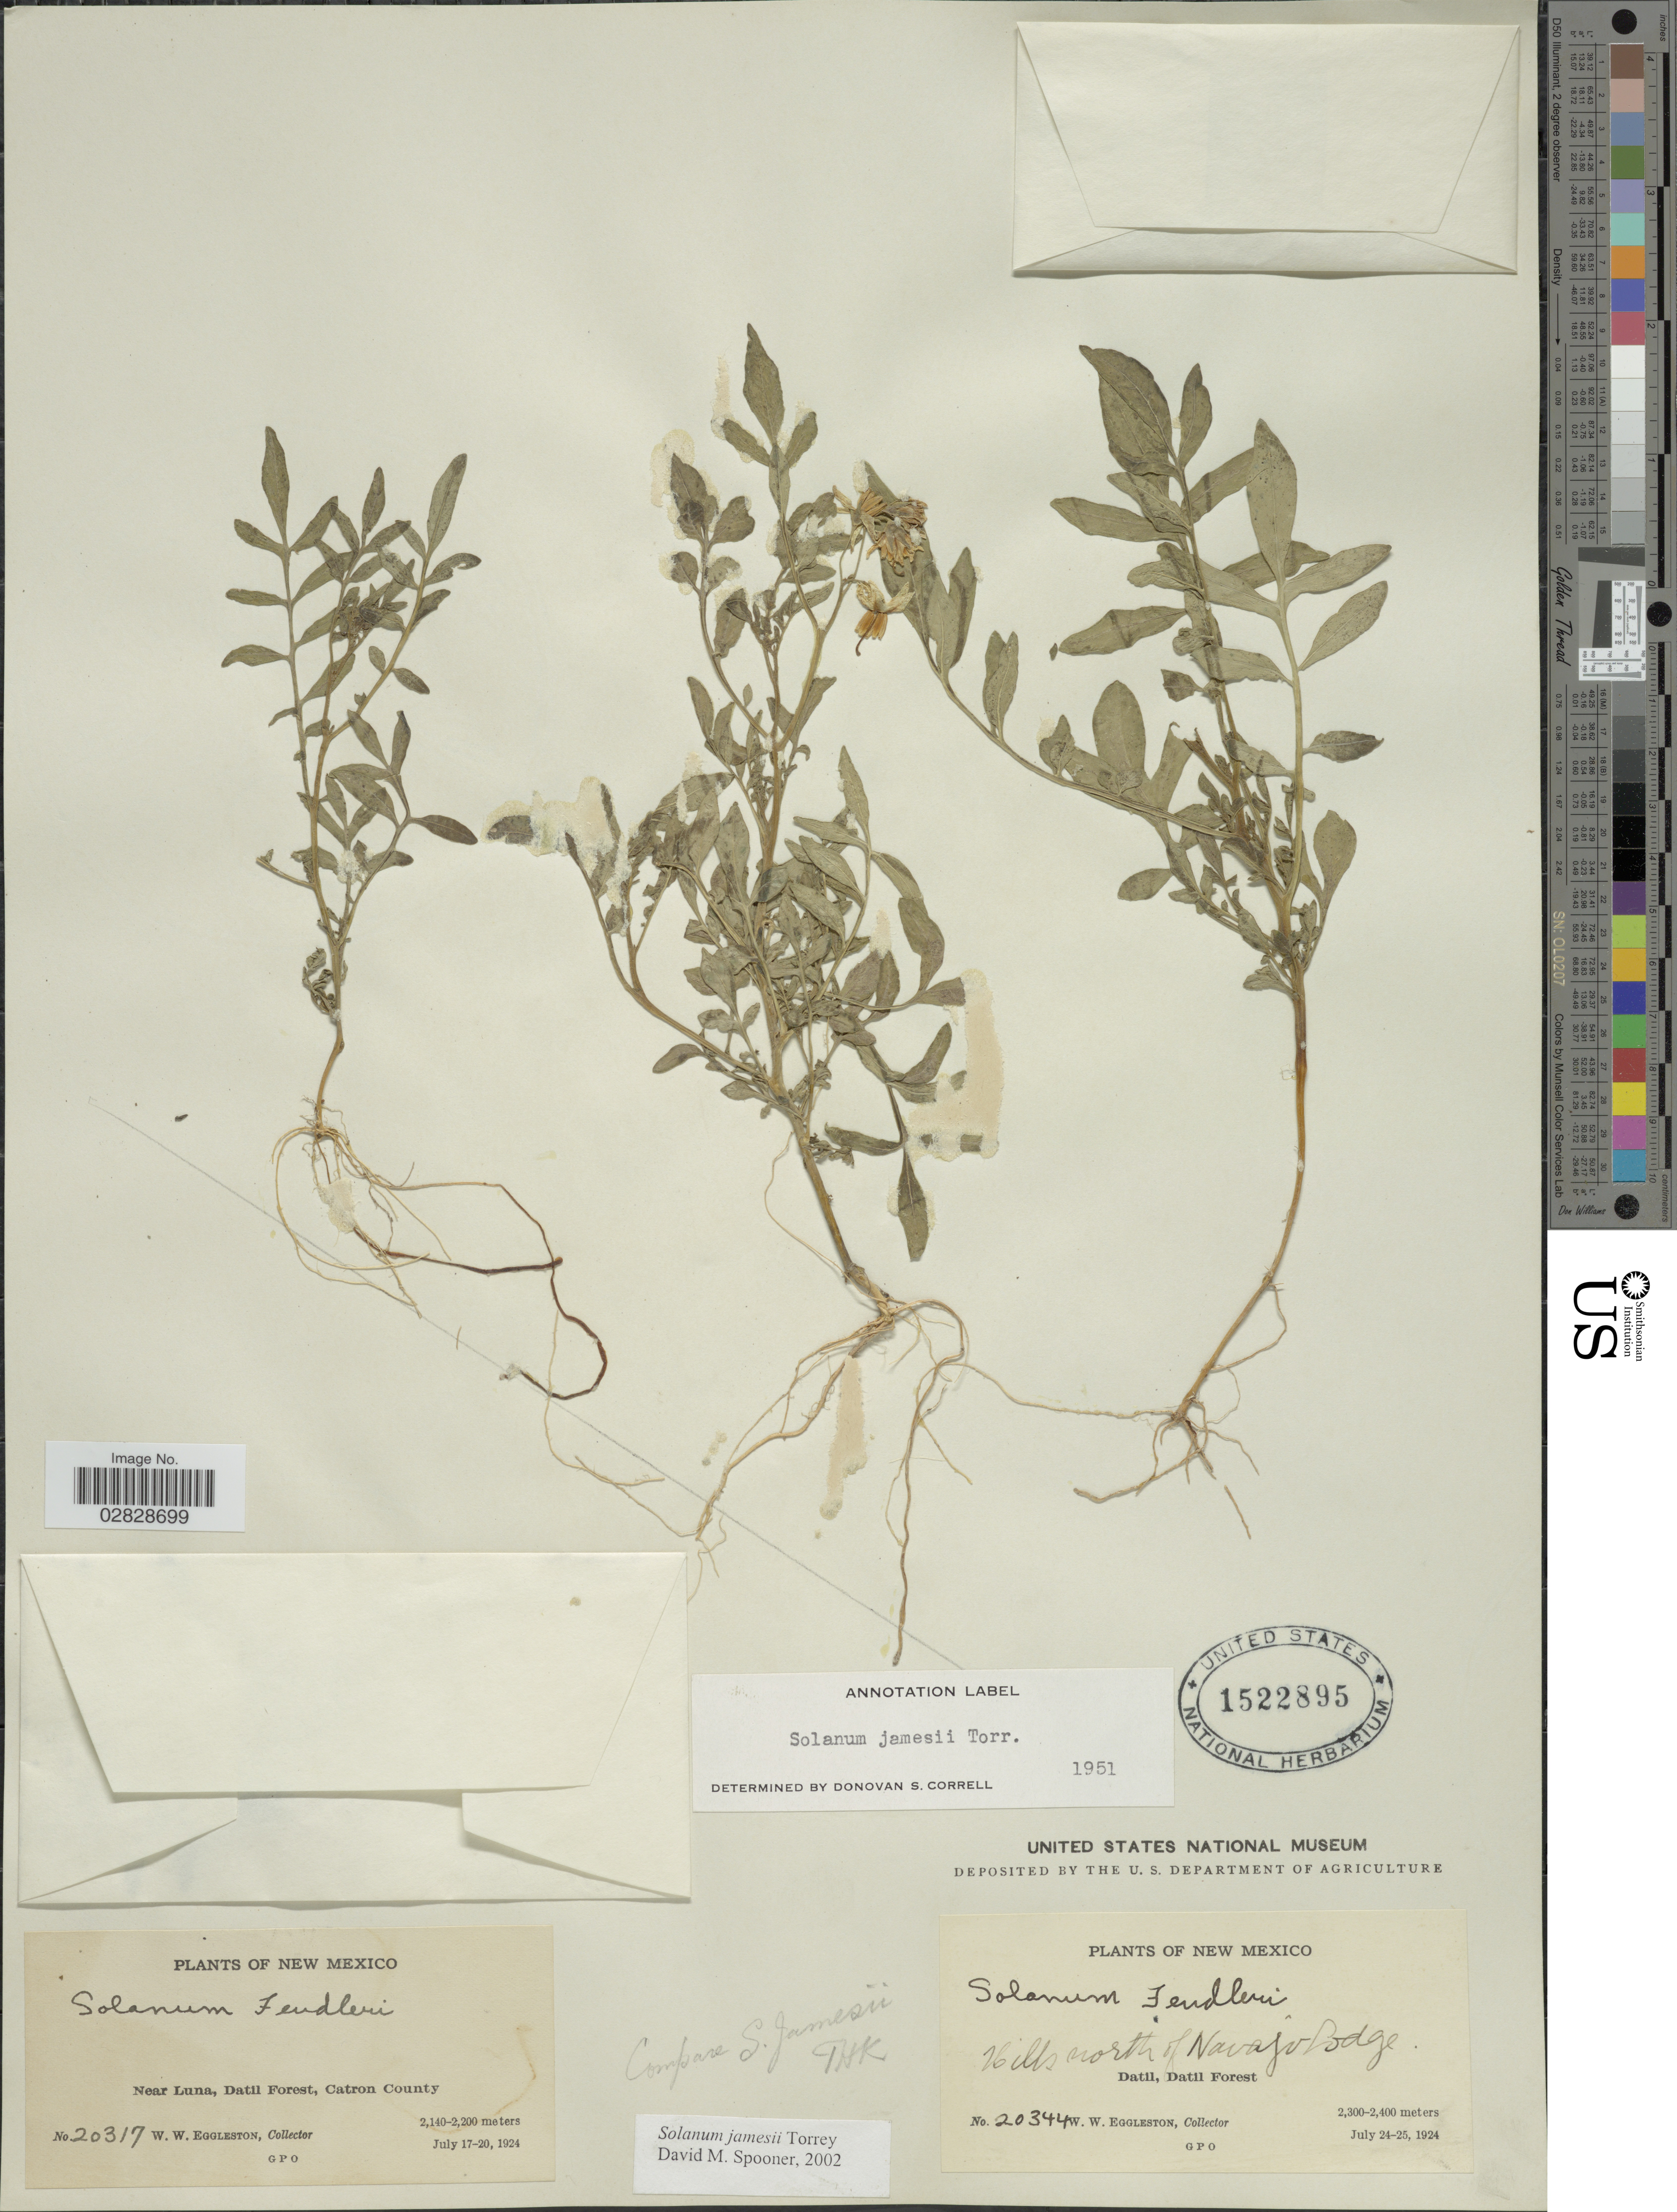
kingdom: Plantae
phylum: Tracheophyta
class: Magnoliopsida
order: Solanales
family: Solanaceae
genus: Solanum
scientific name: Solanum jamesii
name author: Torr.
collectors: W. W. Eggleston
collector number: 20344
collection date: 1924-07-24/1924-07-25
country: United States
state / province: New Mexico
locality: Hills north of Navajo lodge. Datil, Datil Forest.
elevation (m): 2300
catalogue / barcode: US 1522895-2